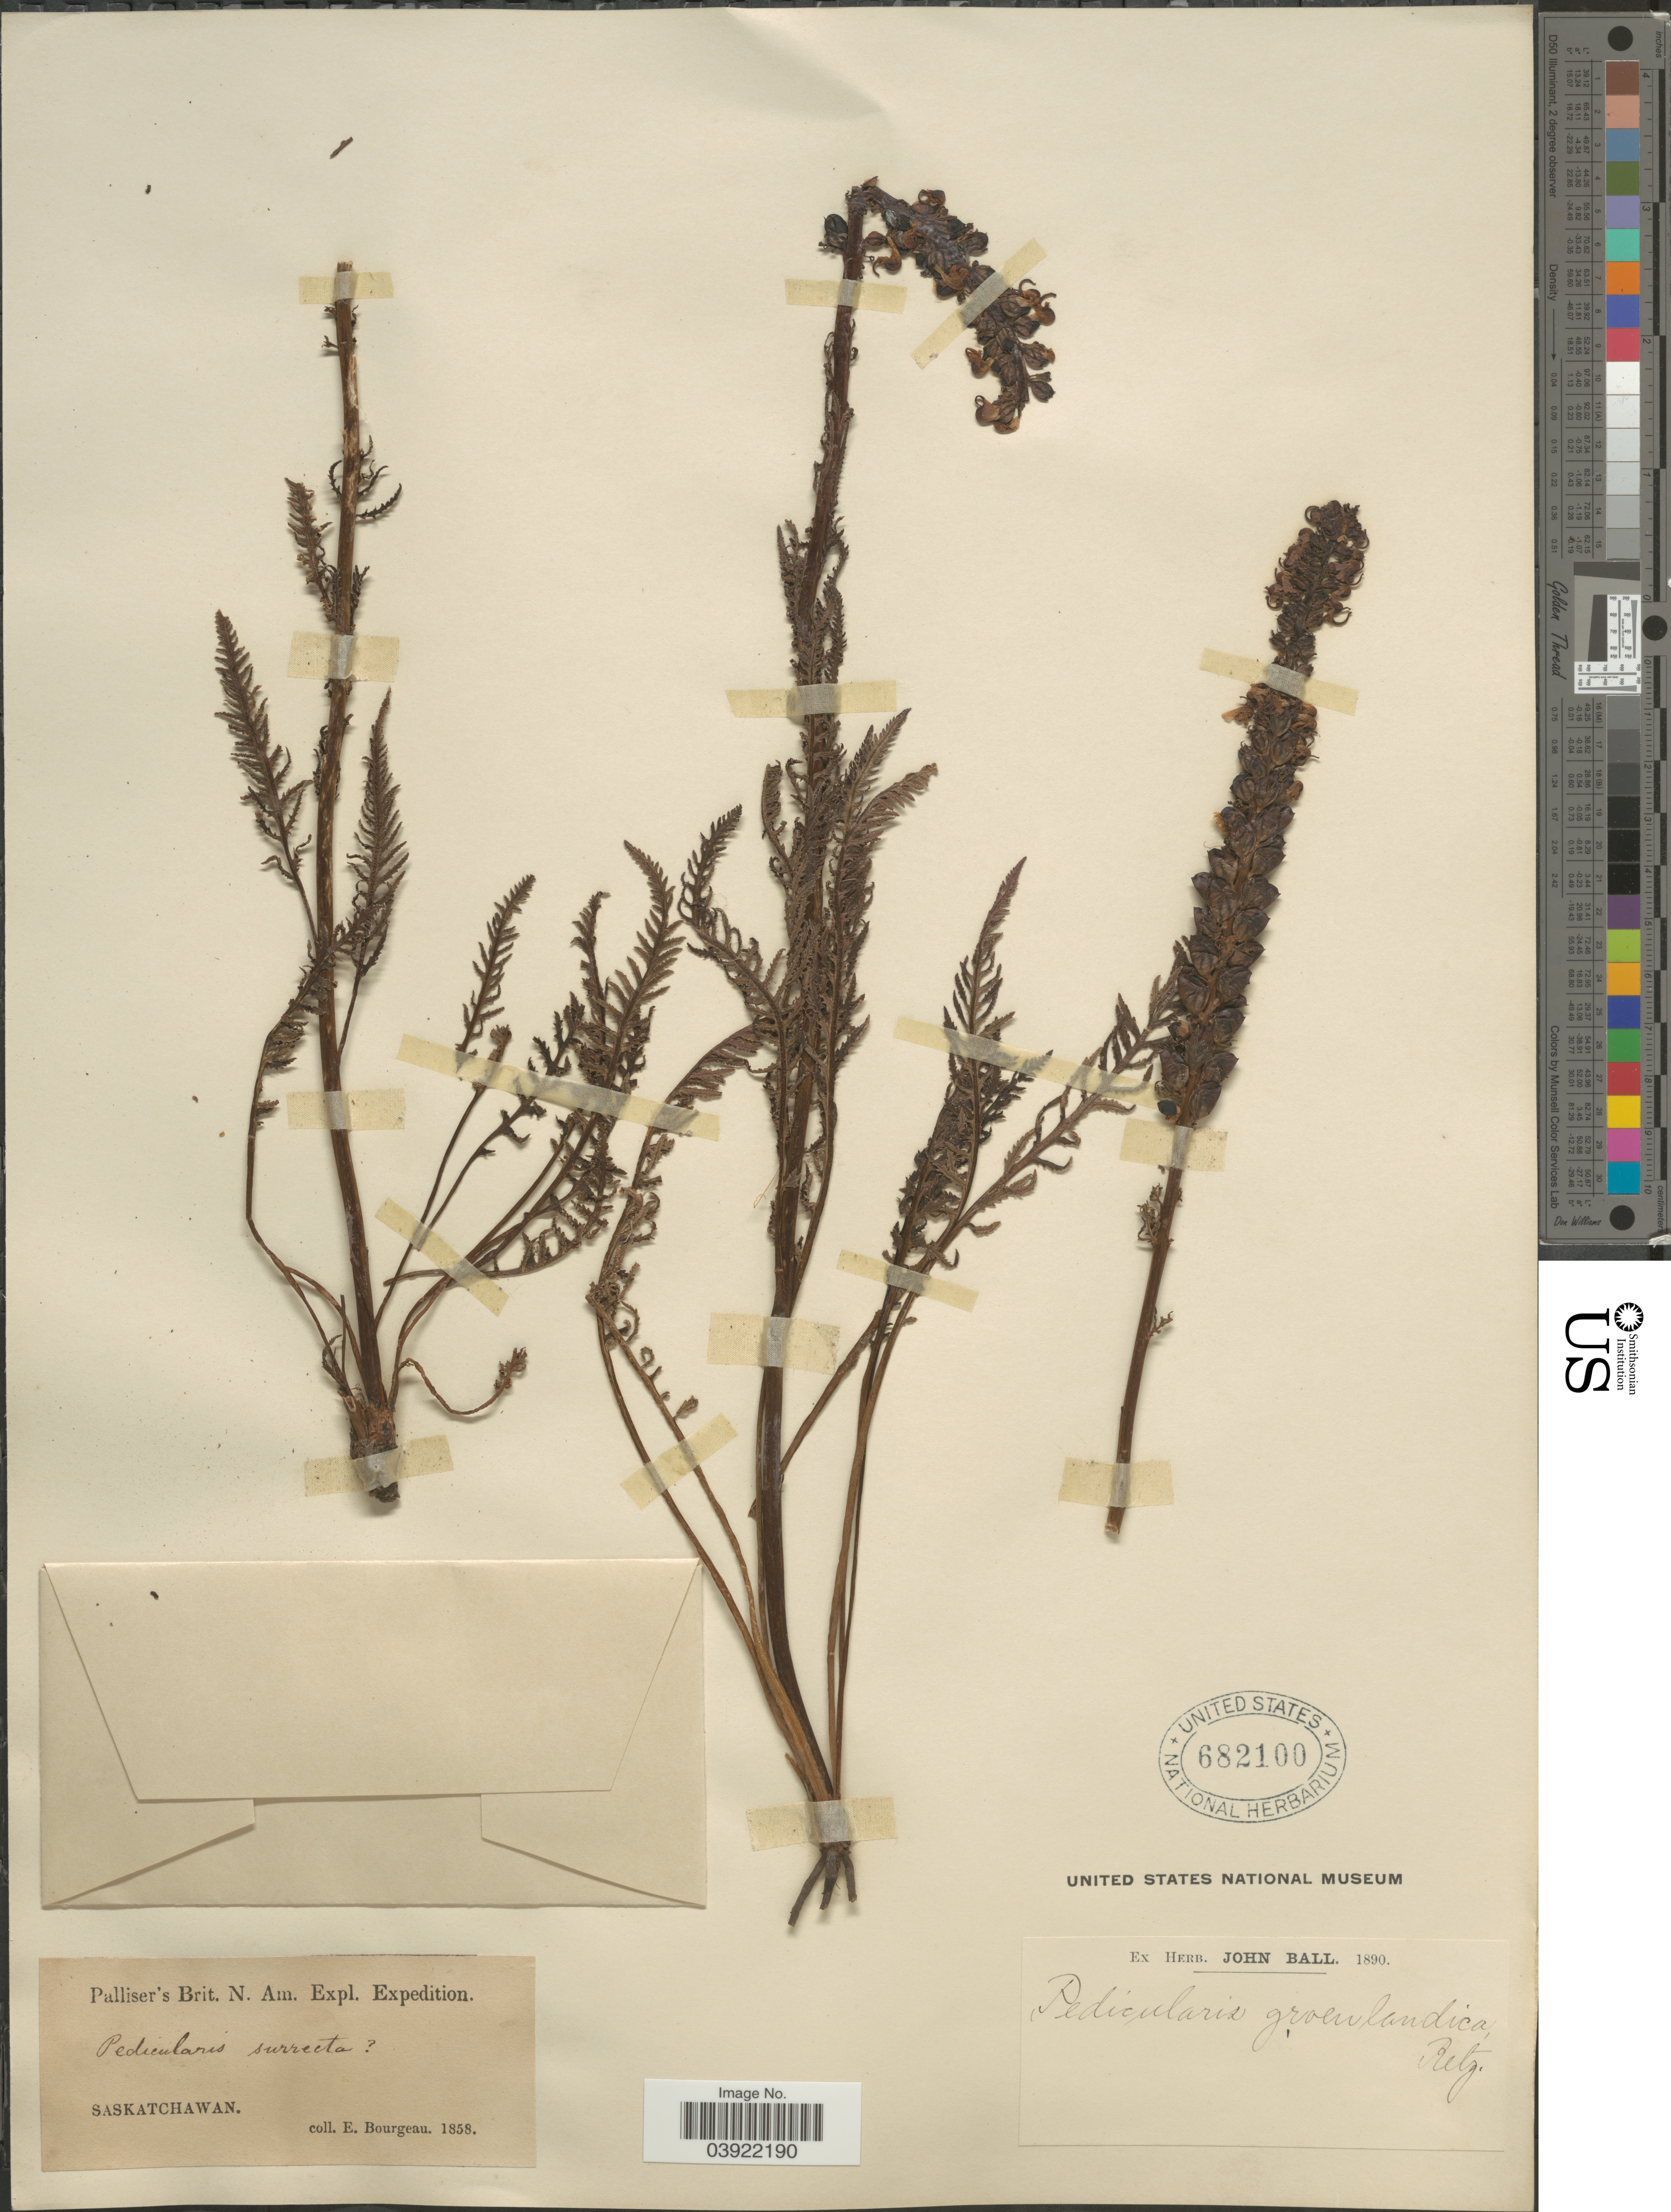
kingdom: Plantae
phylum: Tracheophyta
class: Magnoliopsida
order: Lamiales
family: Orobanchaceae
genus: Pedicularis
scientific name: Pedicularis groenlandica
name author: Retz.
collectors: E. Bourgeau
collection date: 1858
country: Canada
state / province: Saskatchewan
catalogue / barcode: US 682100